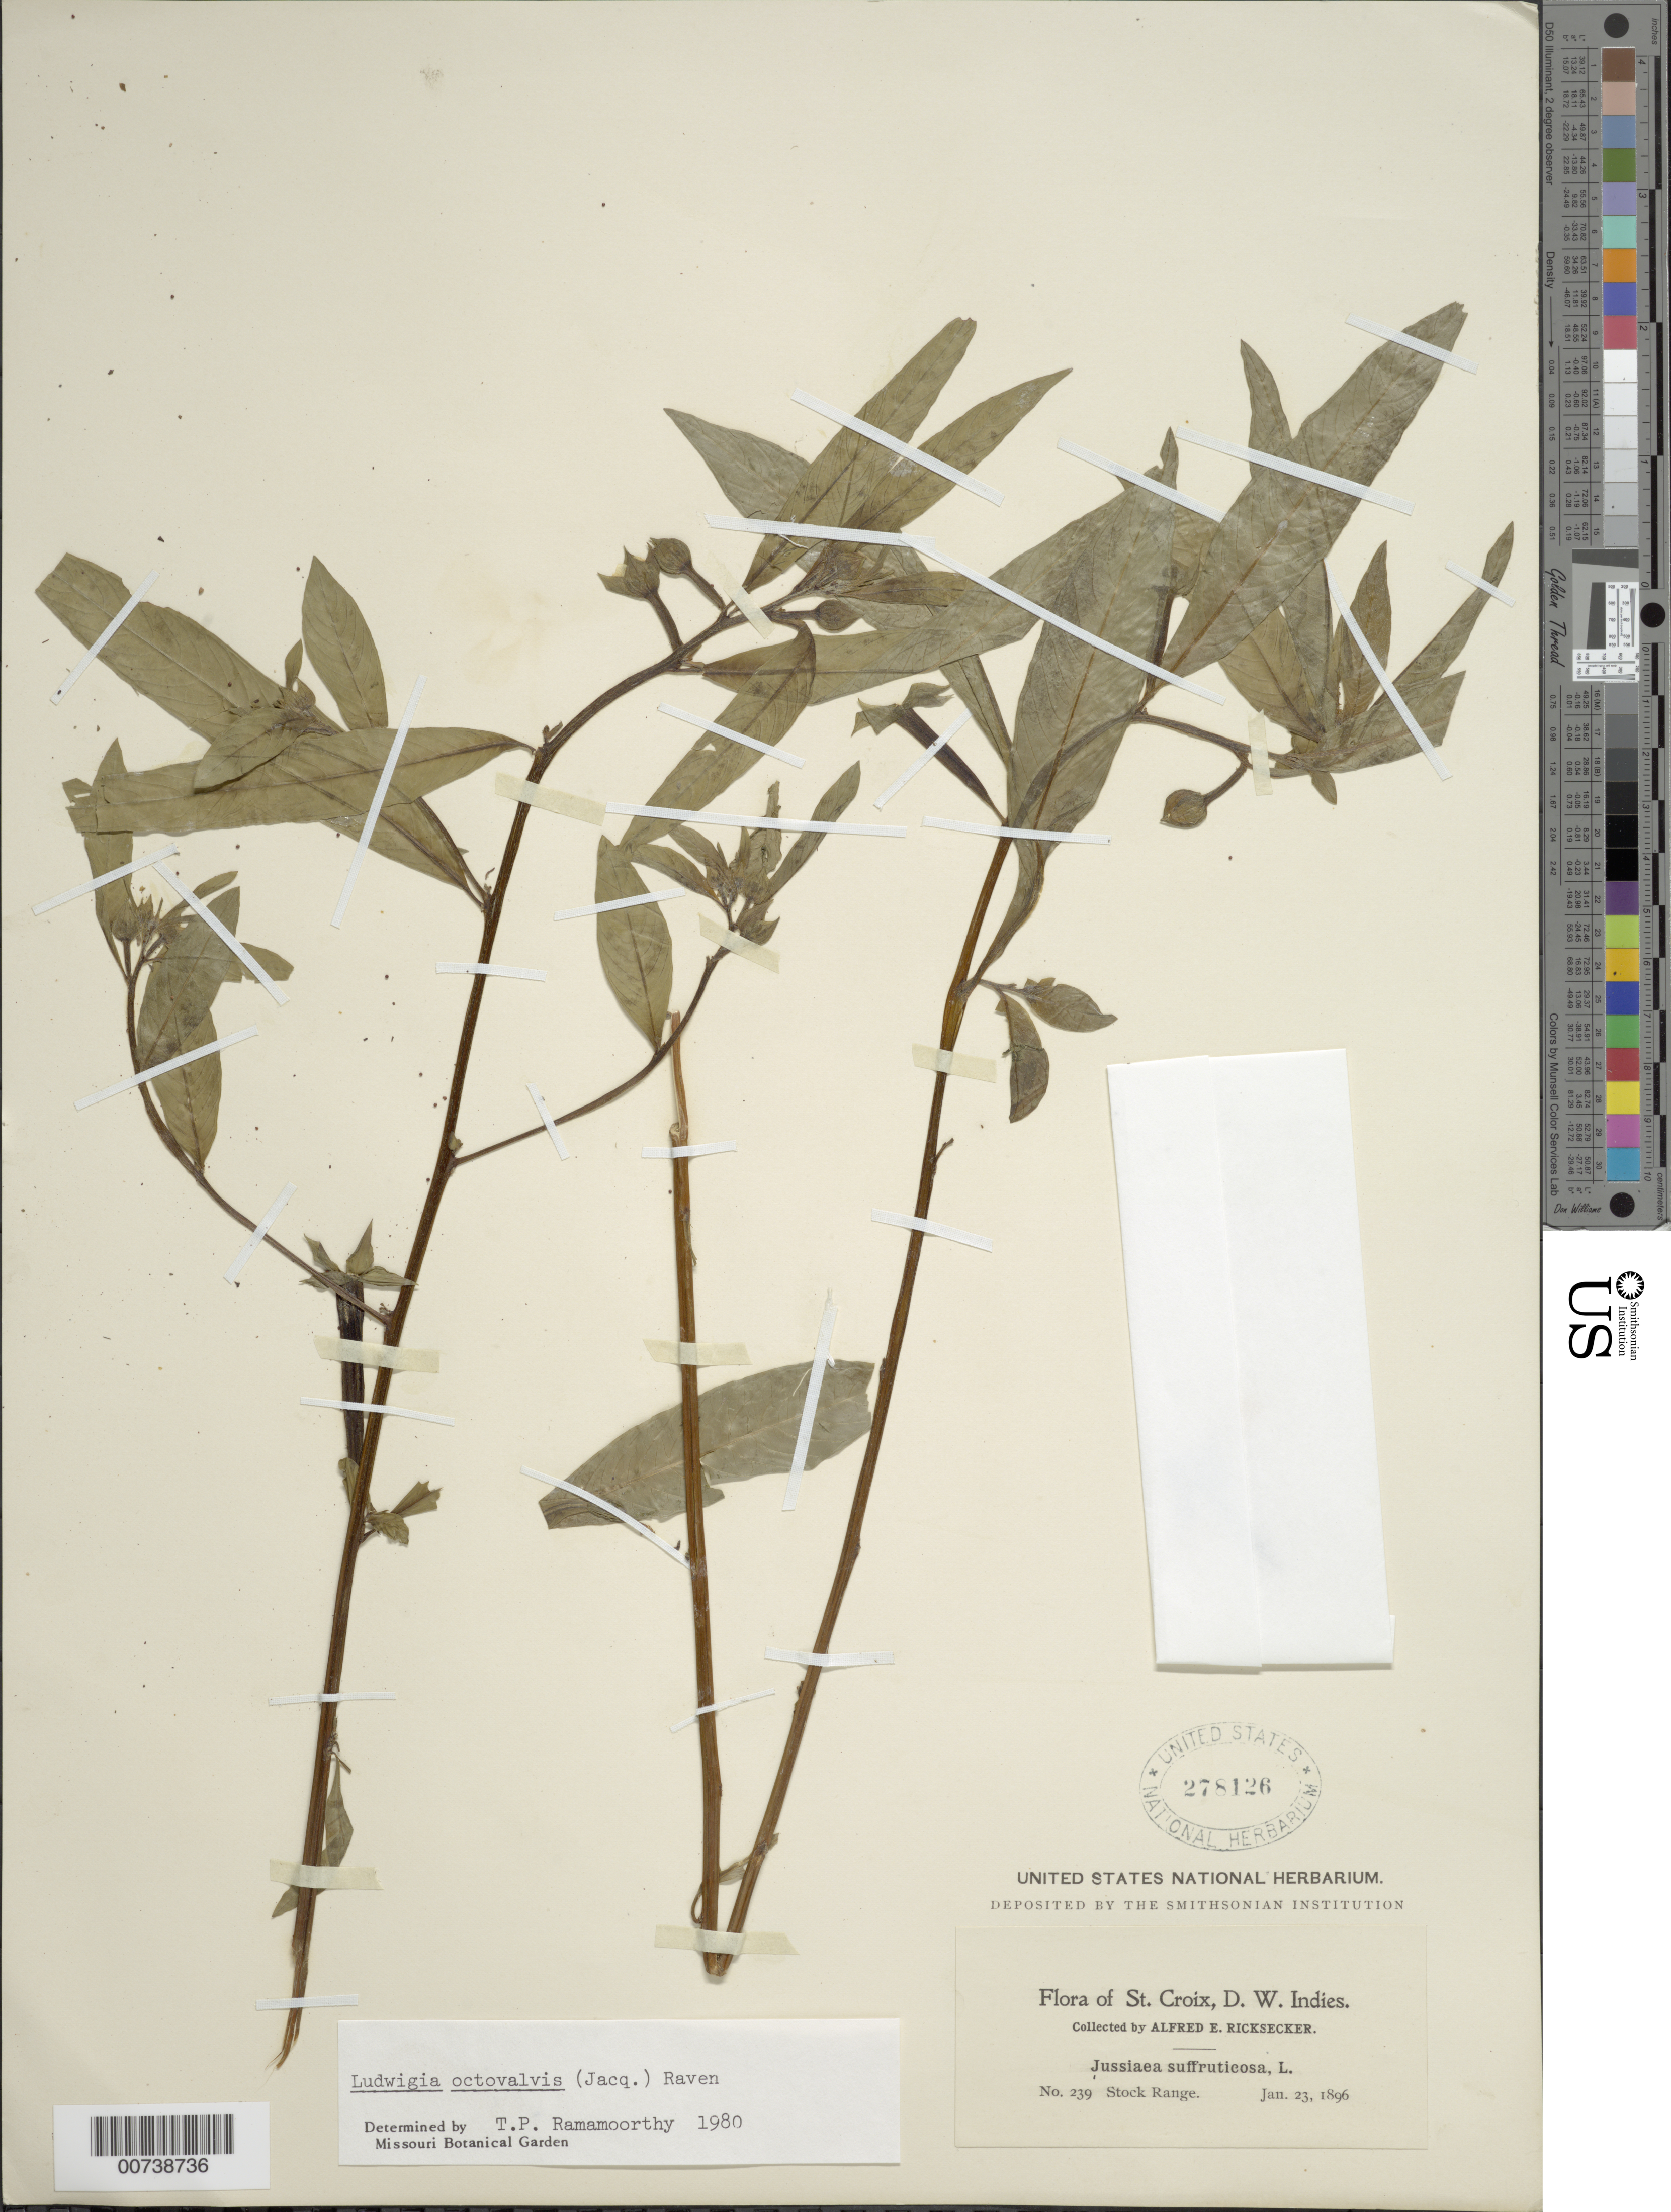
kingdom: Plantae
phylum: Tracheophyta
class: Magnoliopsida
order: Myrtales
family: Onagraceae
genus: Ludwigia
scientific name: Ludwigia octovalvis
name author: (Jacq.) P.H. Raven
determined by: Ramamoorthy, T. P.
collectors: A. E. Ricksecker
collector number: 239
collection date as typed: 23 Jan 1896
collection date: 1896-01-23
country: U.S. Virgin Islands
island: St. Croix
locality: Stock range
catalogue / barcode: US 278126